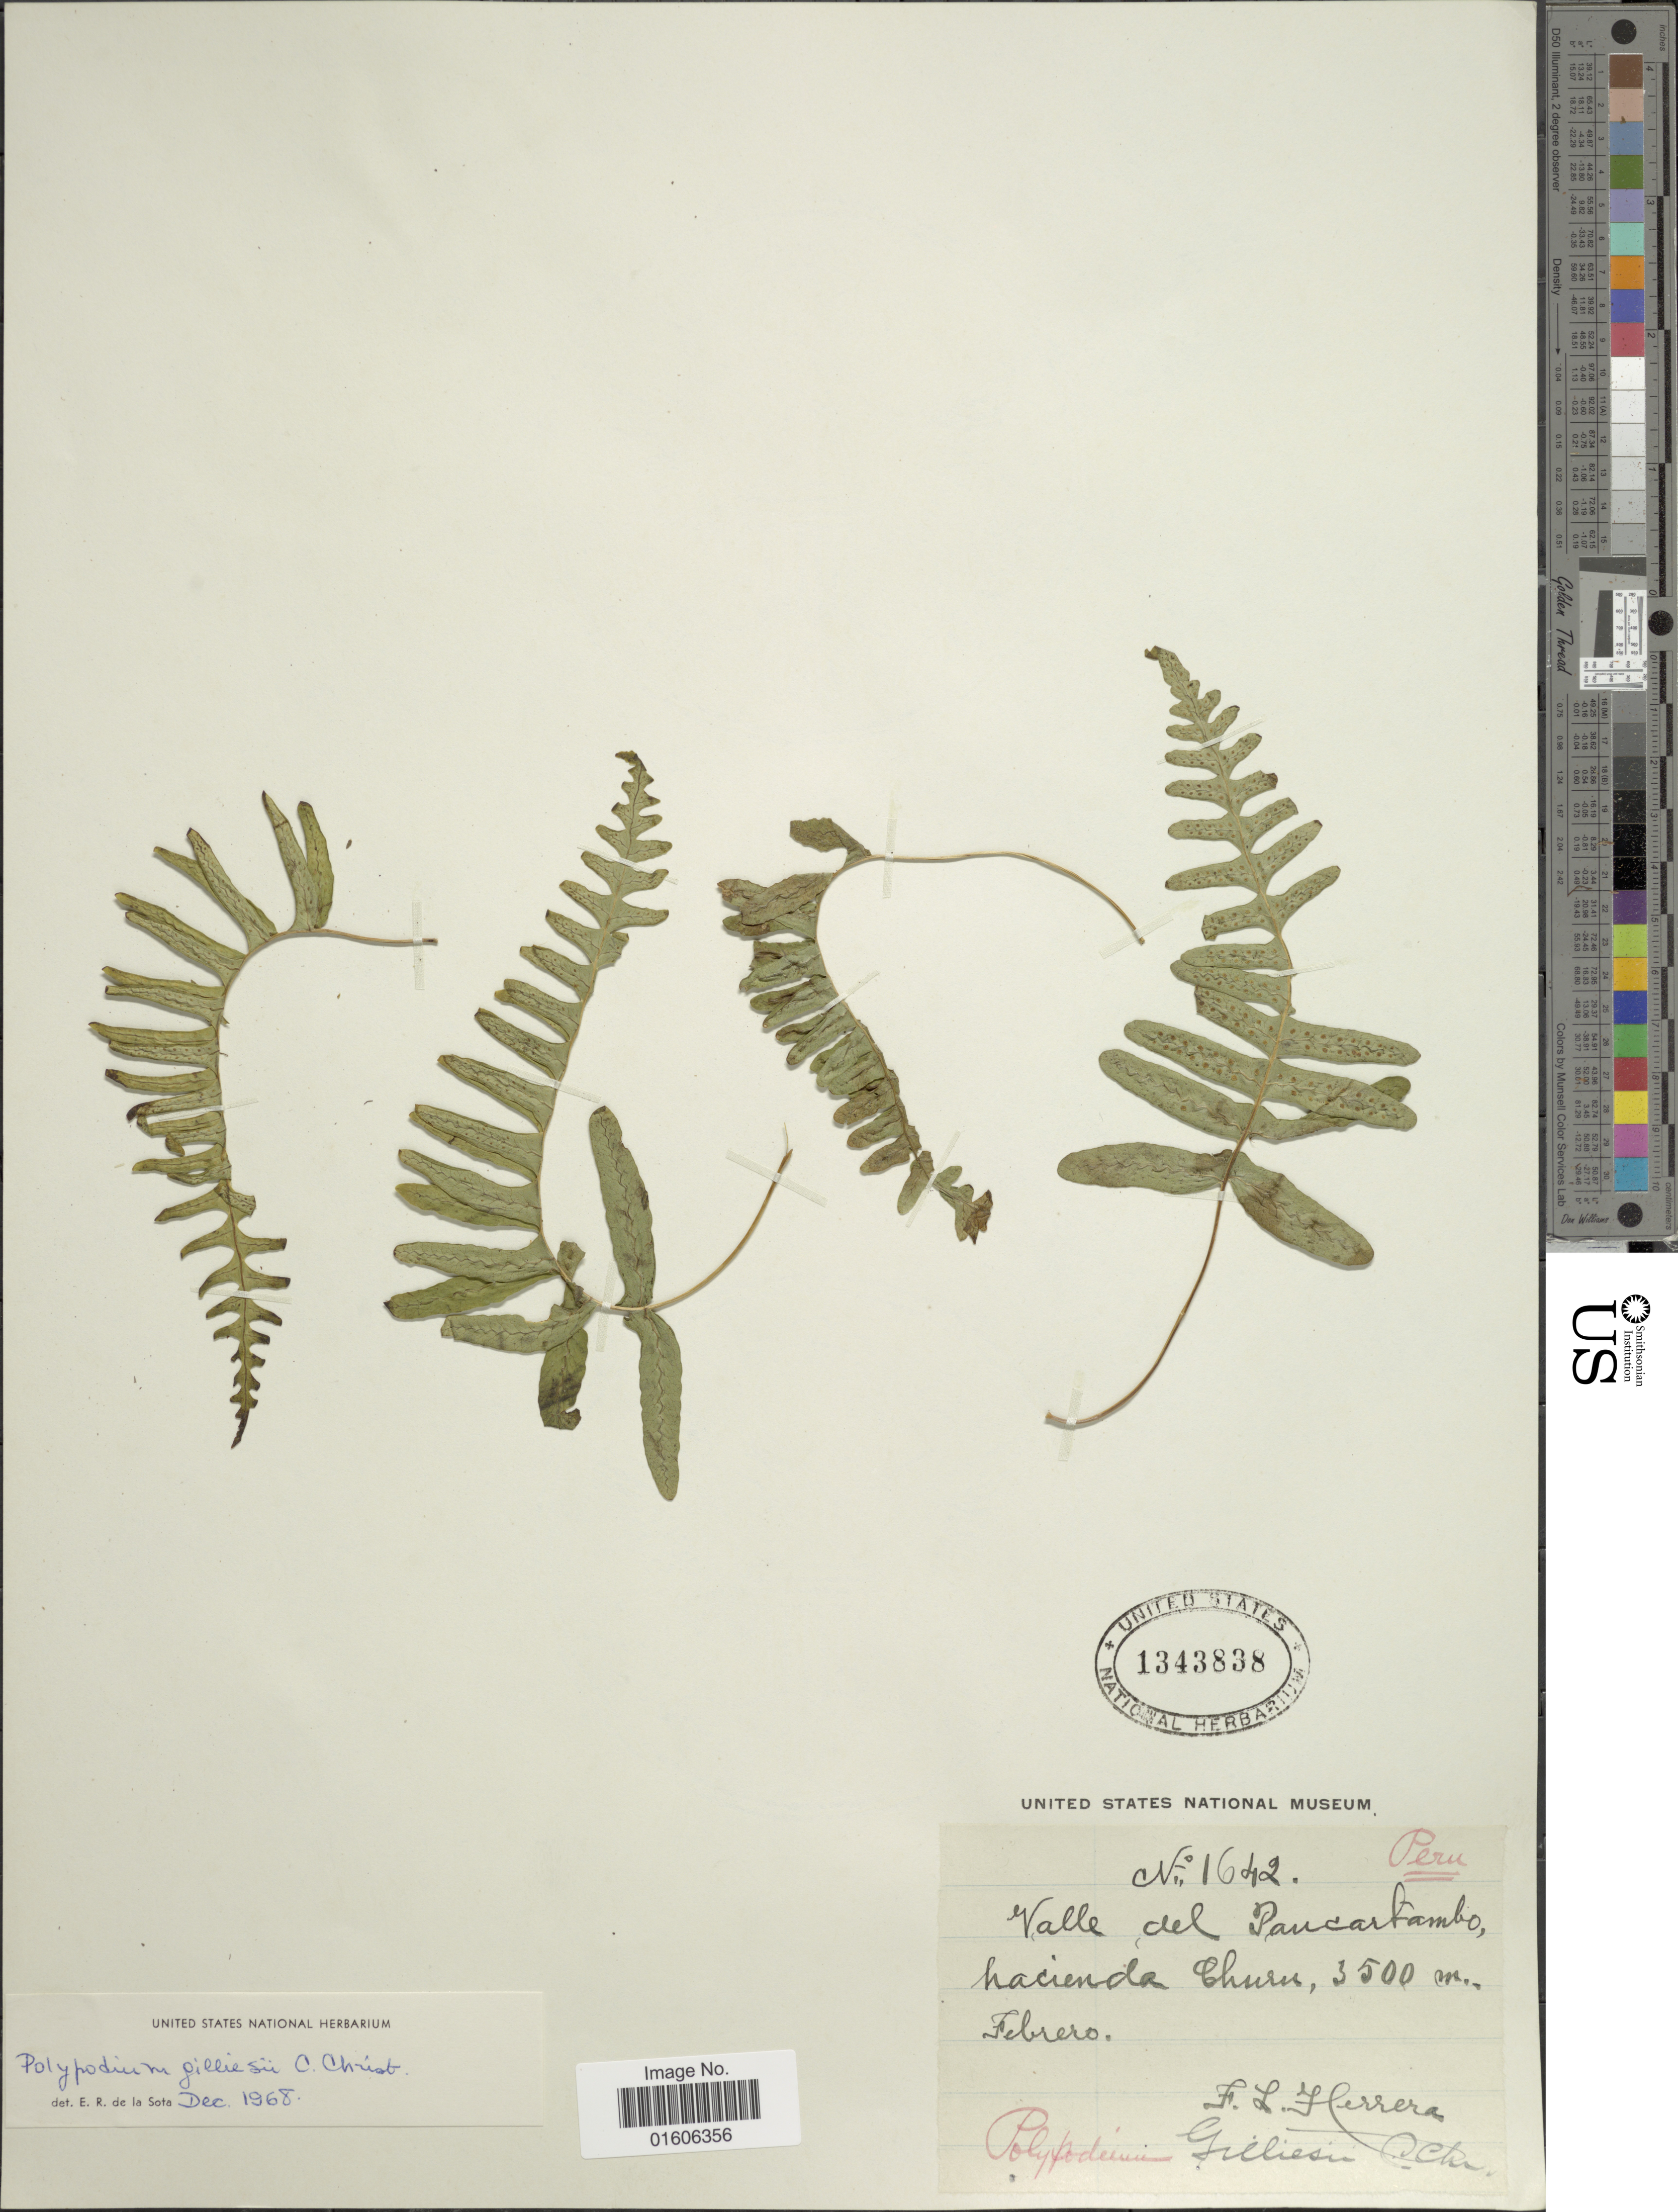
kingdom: Plantae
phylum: Tracheophyta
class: Polypodiopsida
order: Polypodiales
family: Polypodiaceae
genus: Serpocaulon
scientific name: Serpocaulon gilliesii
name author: (C. Chr.) A.R. Sm.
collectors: F. L. Herrera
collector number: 1642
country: Peru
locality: Valle del Pancarbambo, hacienda Churu.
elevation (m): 3500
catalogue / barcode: US 1343838